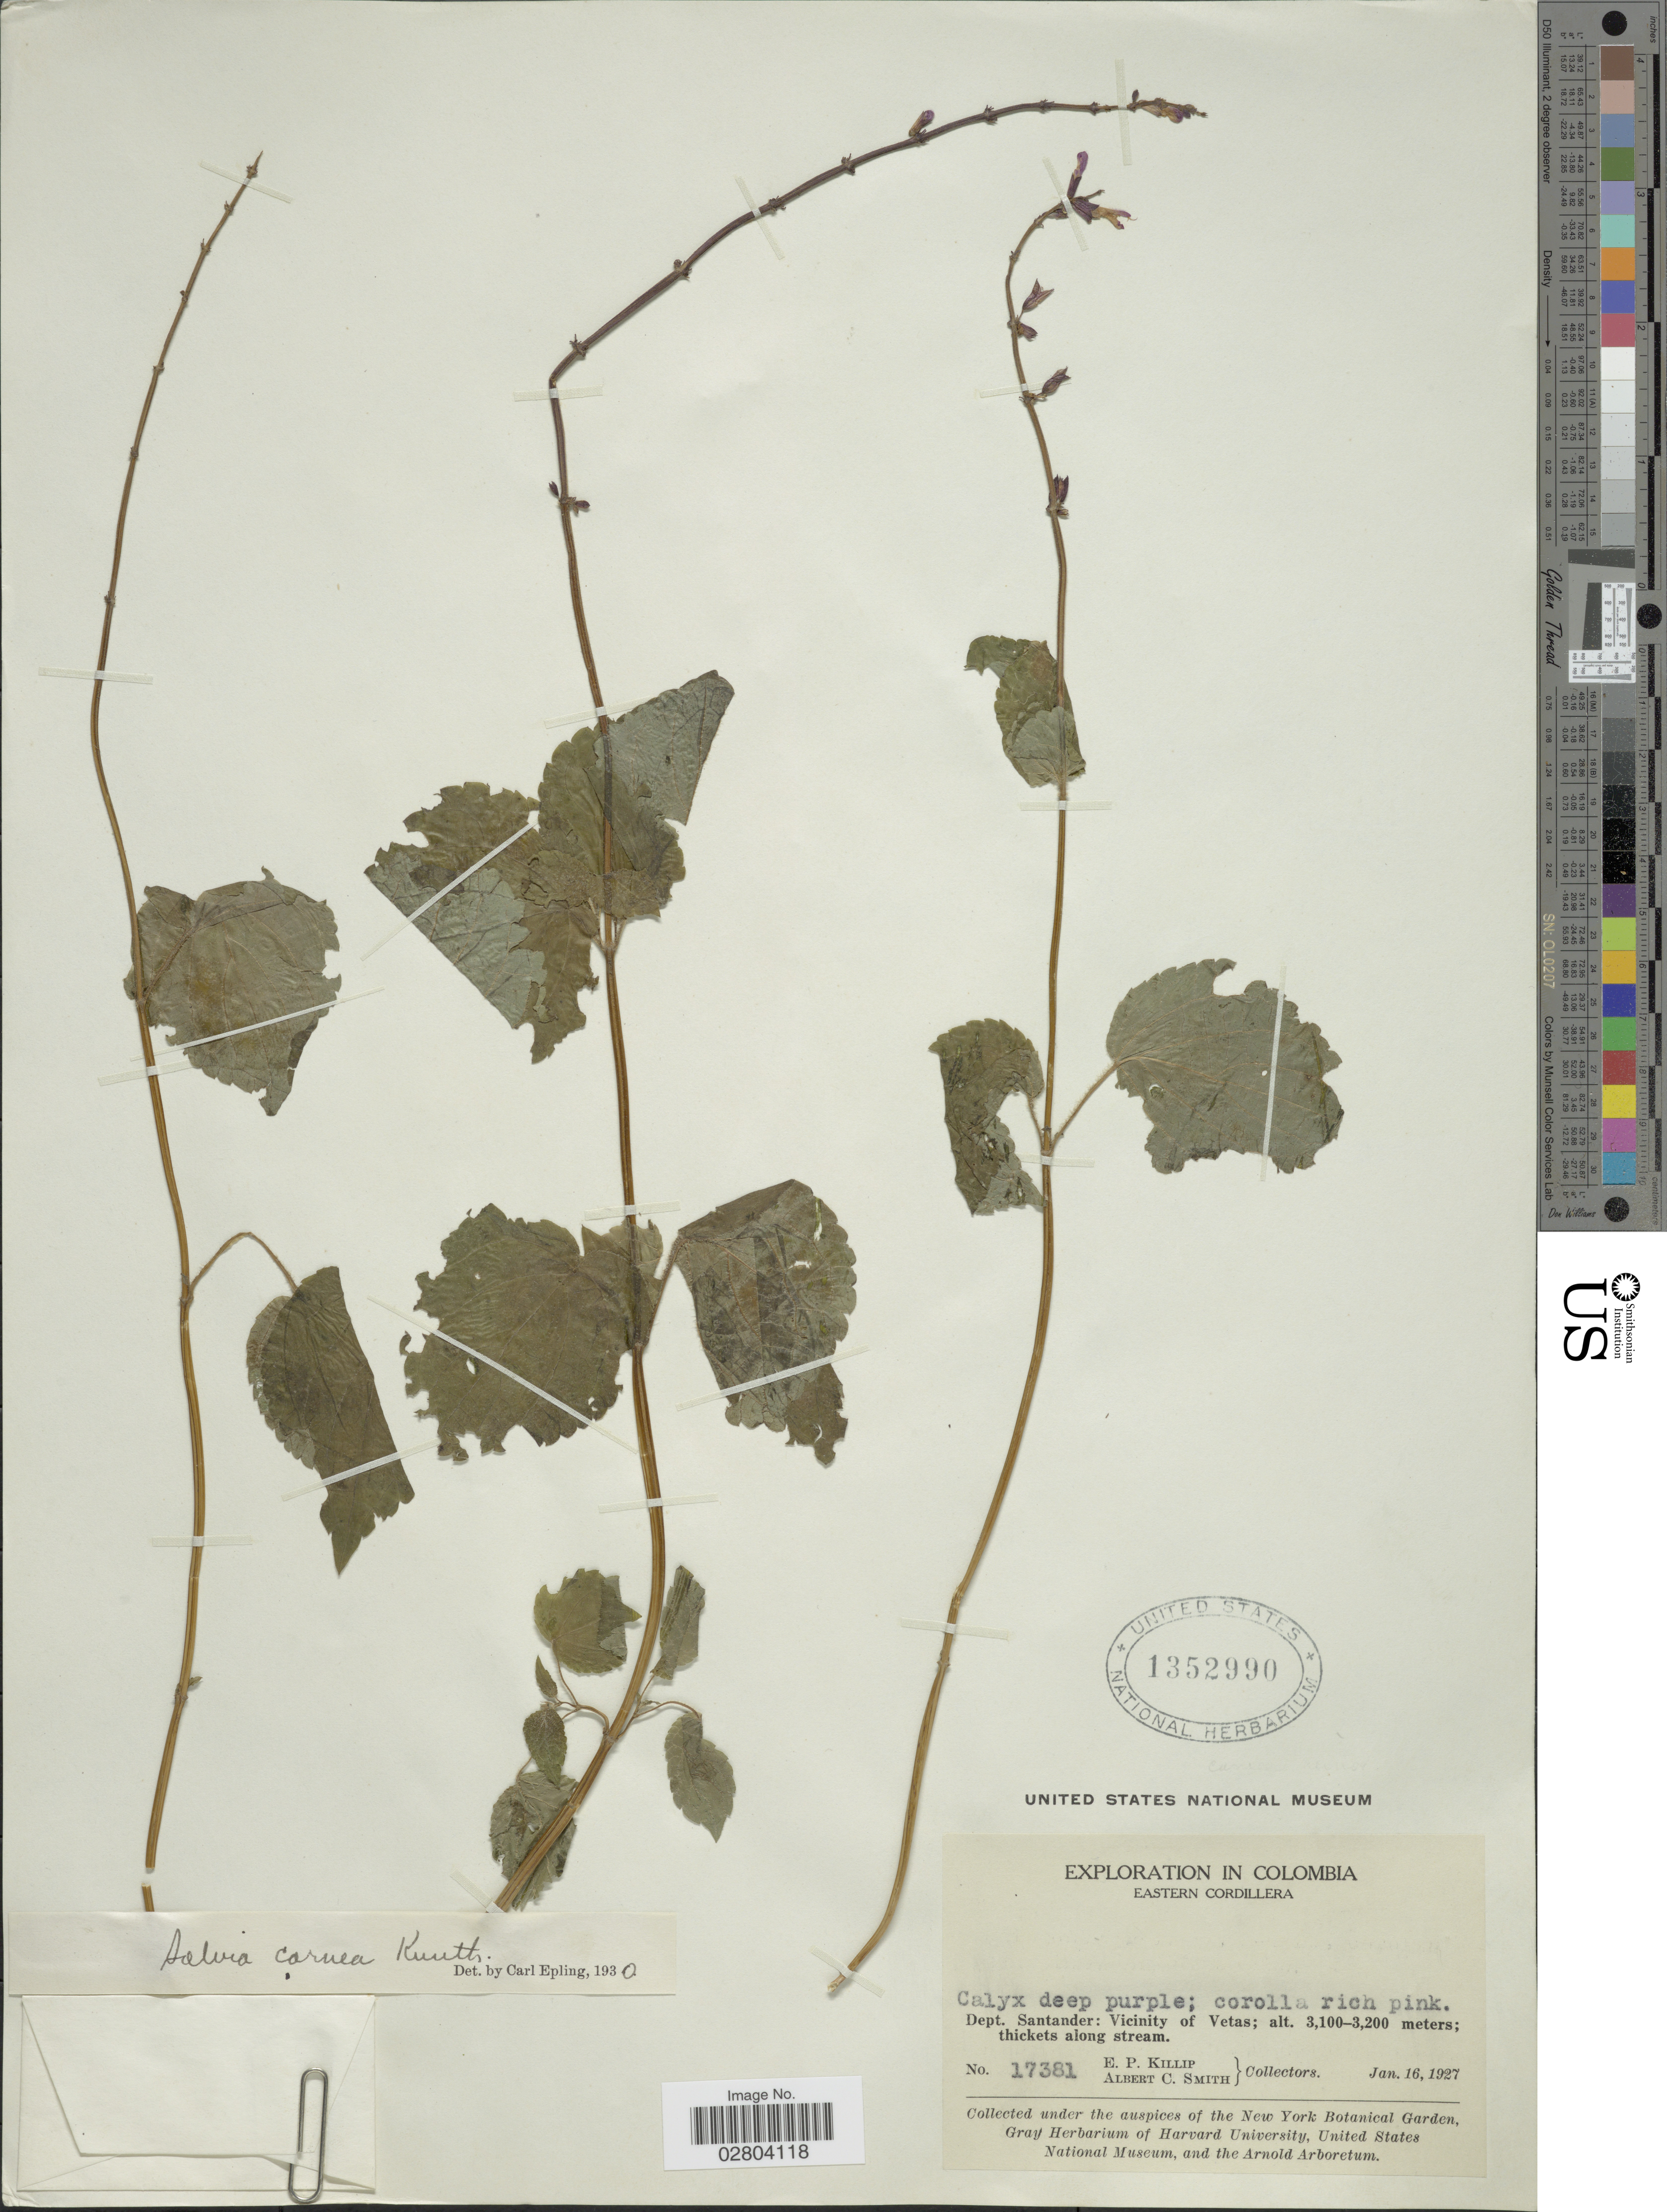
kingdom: Plantae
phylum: Tracheophyta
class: Magnoliopsida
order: Lamiales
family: Lamiaceae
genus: Salvia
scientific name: Salvia carnea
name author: Kunth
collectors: E. P. Killip & A. C. Smith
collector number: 17381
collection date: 1927-01-16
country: Colombia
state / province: Santander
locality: Eastern Cordillera. Dept. Santander: Vicinity of Vetas; thickets along stream.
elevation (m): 3100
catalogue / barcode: US 1352990